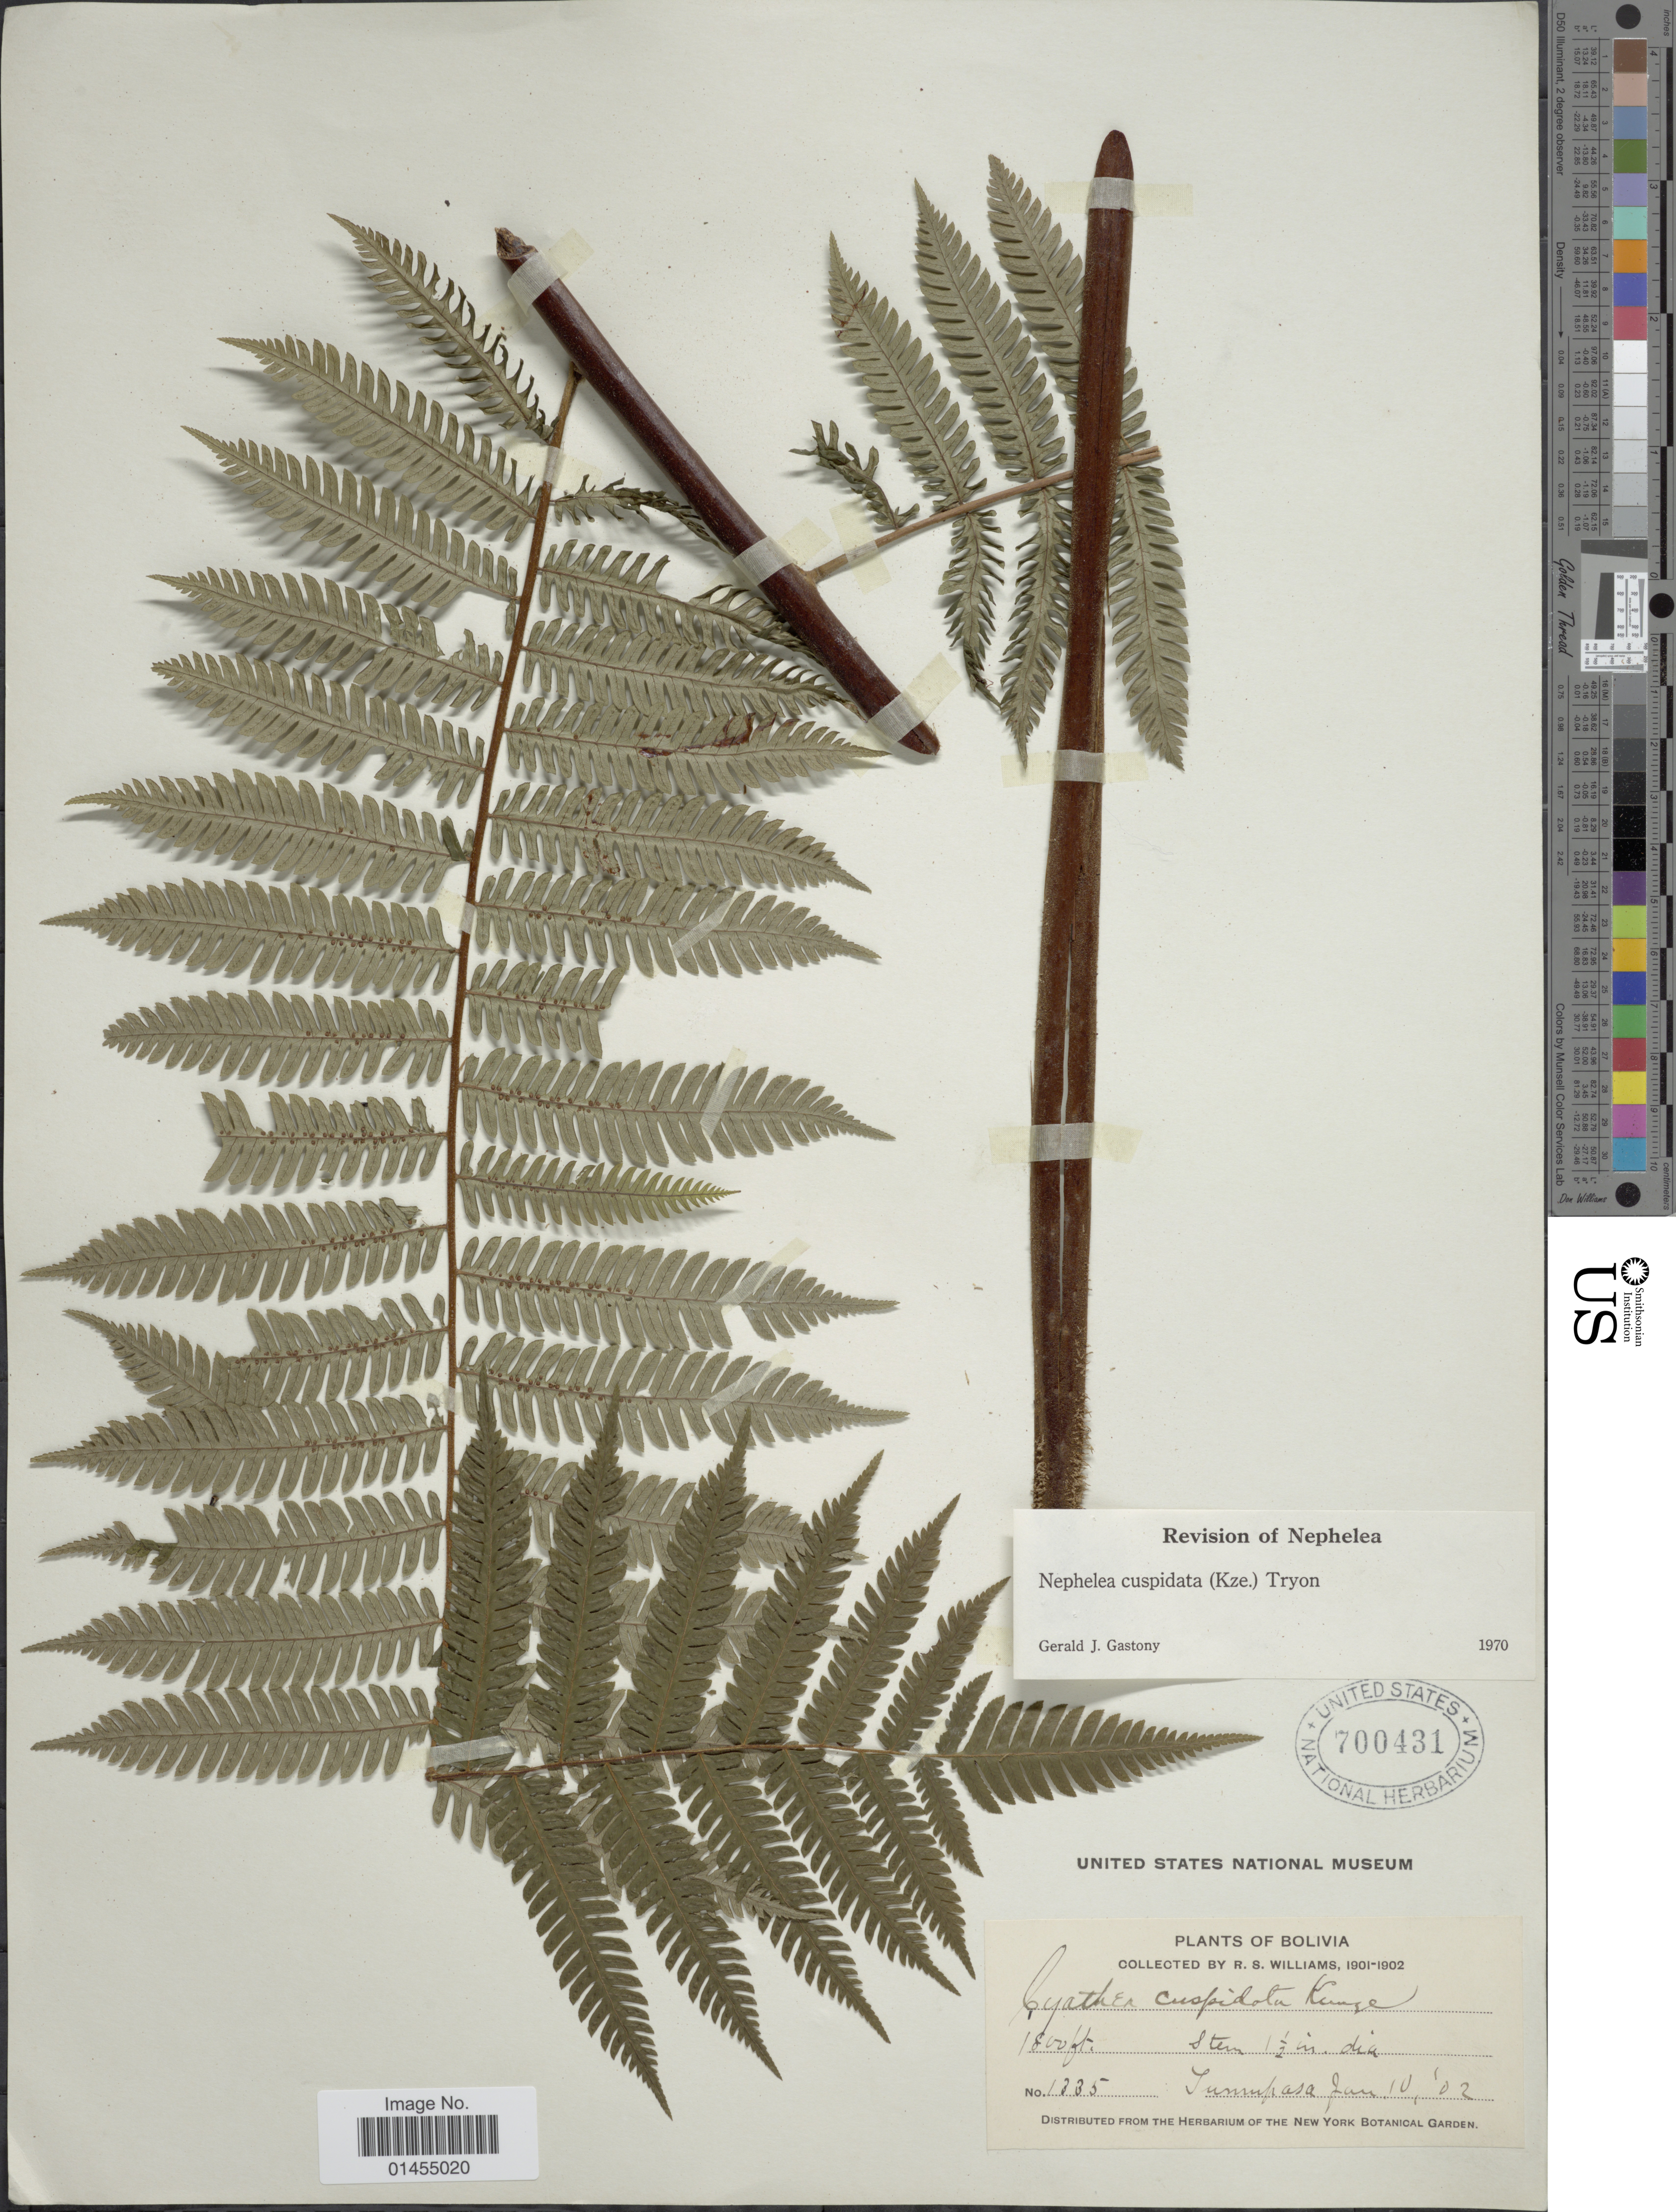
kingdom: Plantae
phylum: Tracheophyta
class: Polypodiopsida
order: Cyatheales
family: Cyatheaceae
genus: Alsophila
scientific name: Alsophila cuspidata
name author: (Kunze) D.S. Conant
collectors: R. S. Williams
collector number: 1335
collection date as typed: Jan. 10, '02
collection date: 1902-01-10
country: Bolivia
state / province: La Paz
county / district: Iturralde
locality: Tumupasa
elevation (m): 549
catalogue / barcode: US 700431